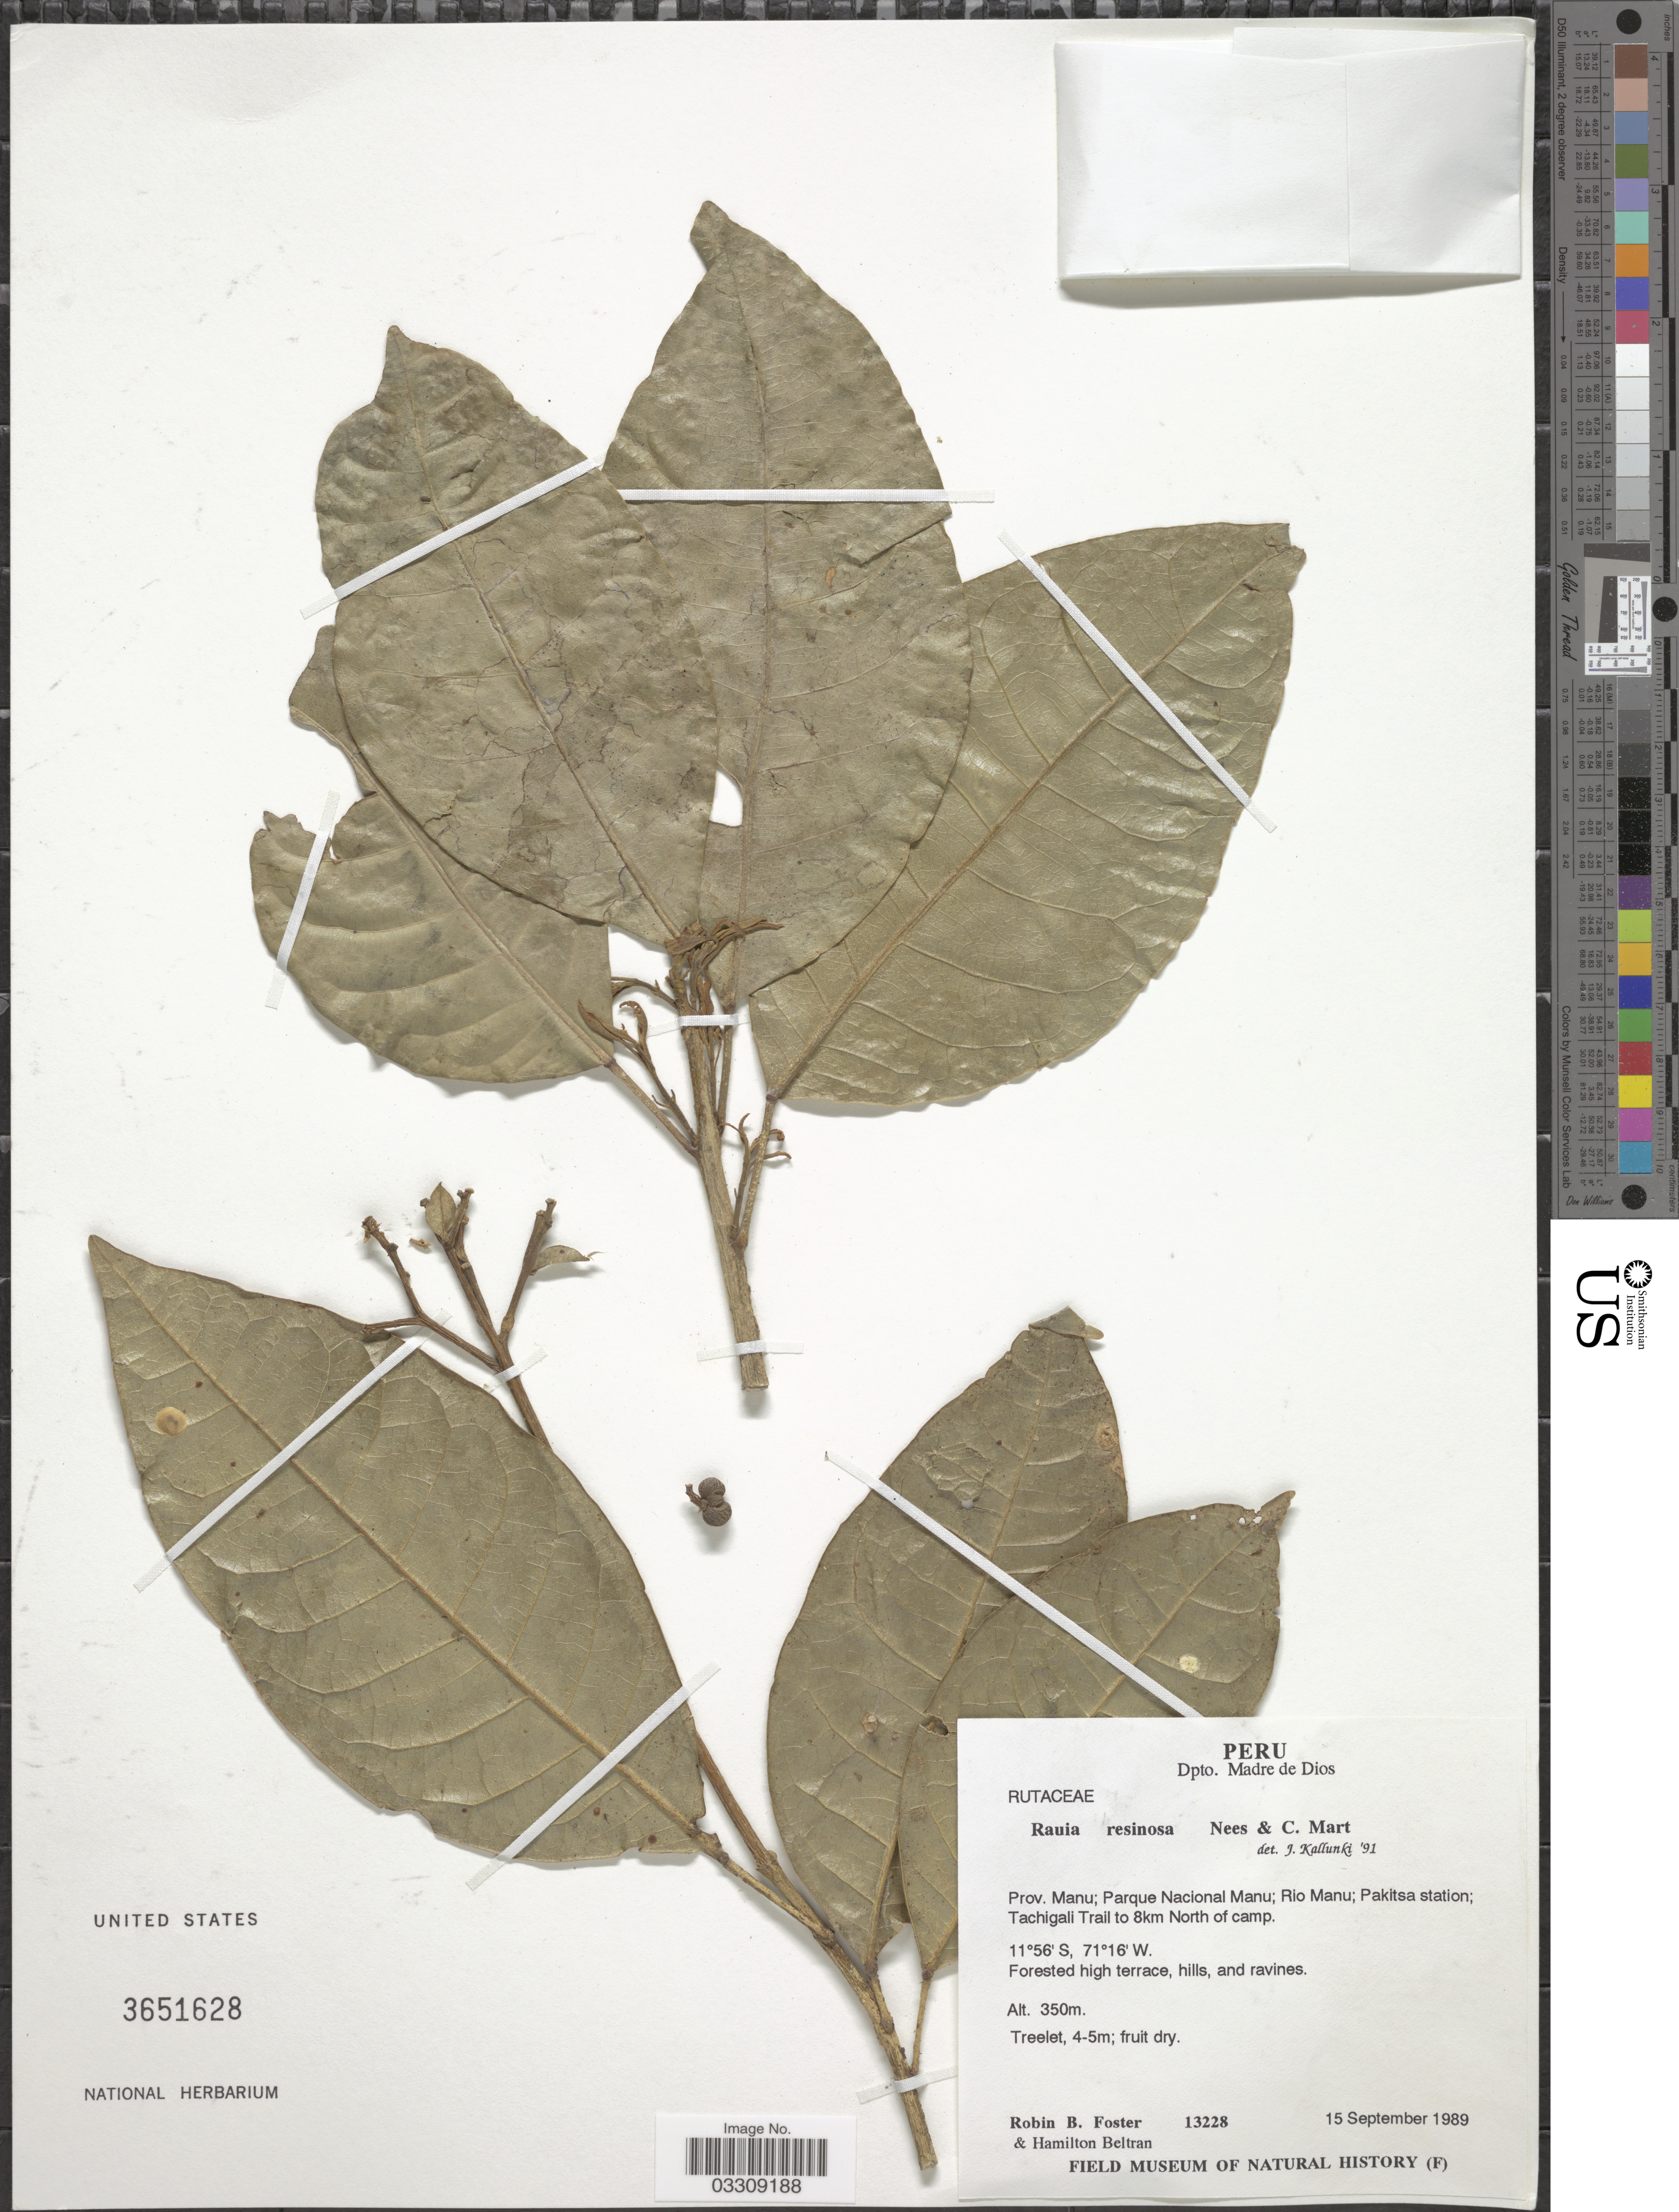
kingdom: Plantae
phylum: Tracheophyta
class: Magnoliopsida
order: Sapindales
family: Rutaceae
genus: Rauia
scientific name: Rauia resinosa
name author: Nees & Mart.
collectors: R. B. Foster & H. Beltran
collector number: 13228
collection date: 1989-09-15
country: Peru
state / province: Madre de Dios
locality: Dpto. Madre de Dios. Prov. Manu; Parque Nacional Manu; Rio Manu; Pakitsa station; Tachigali Trail to 8km North of camp.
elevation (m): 350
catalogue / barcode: US 3651628